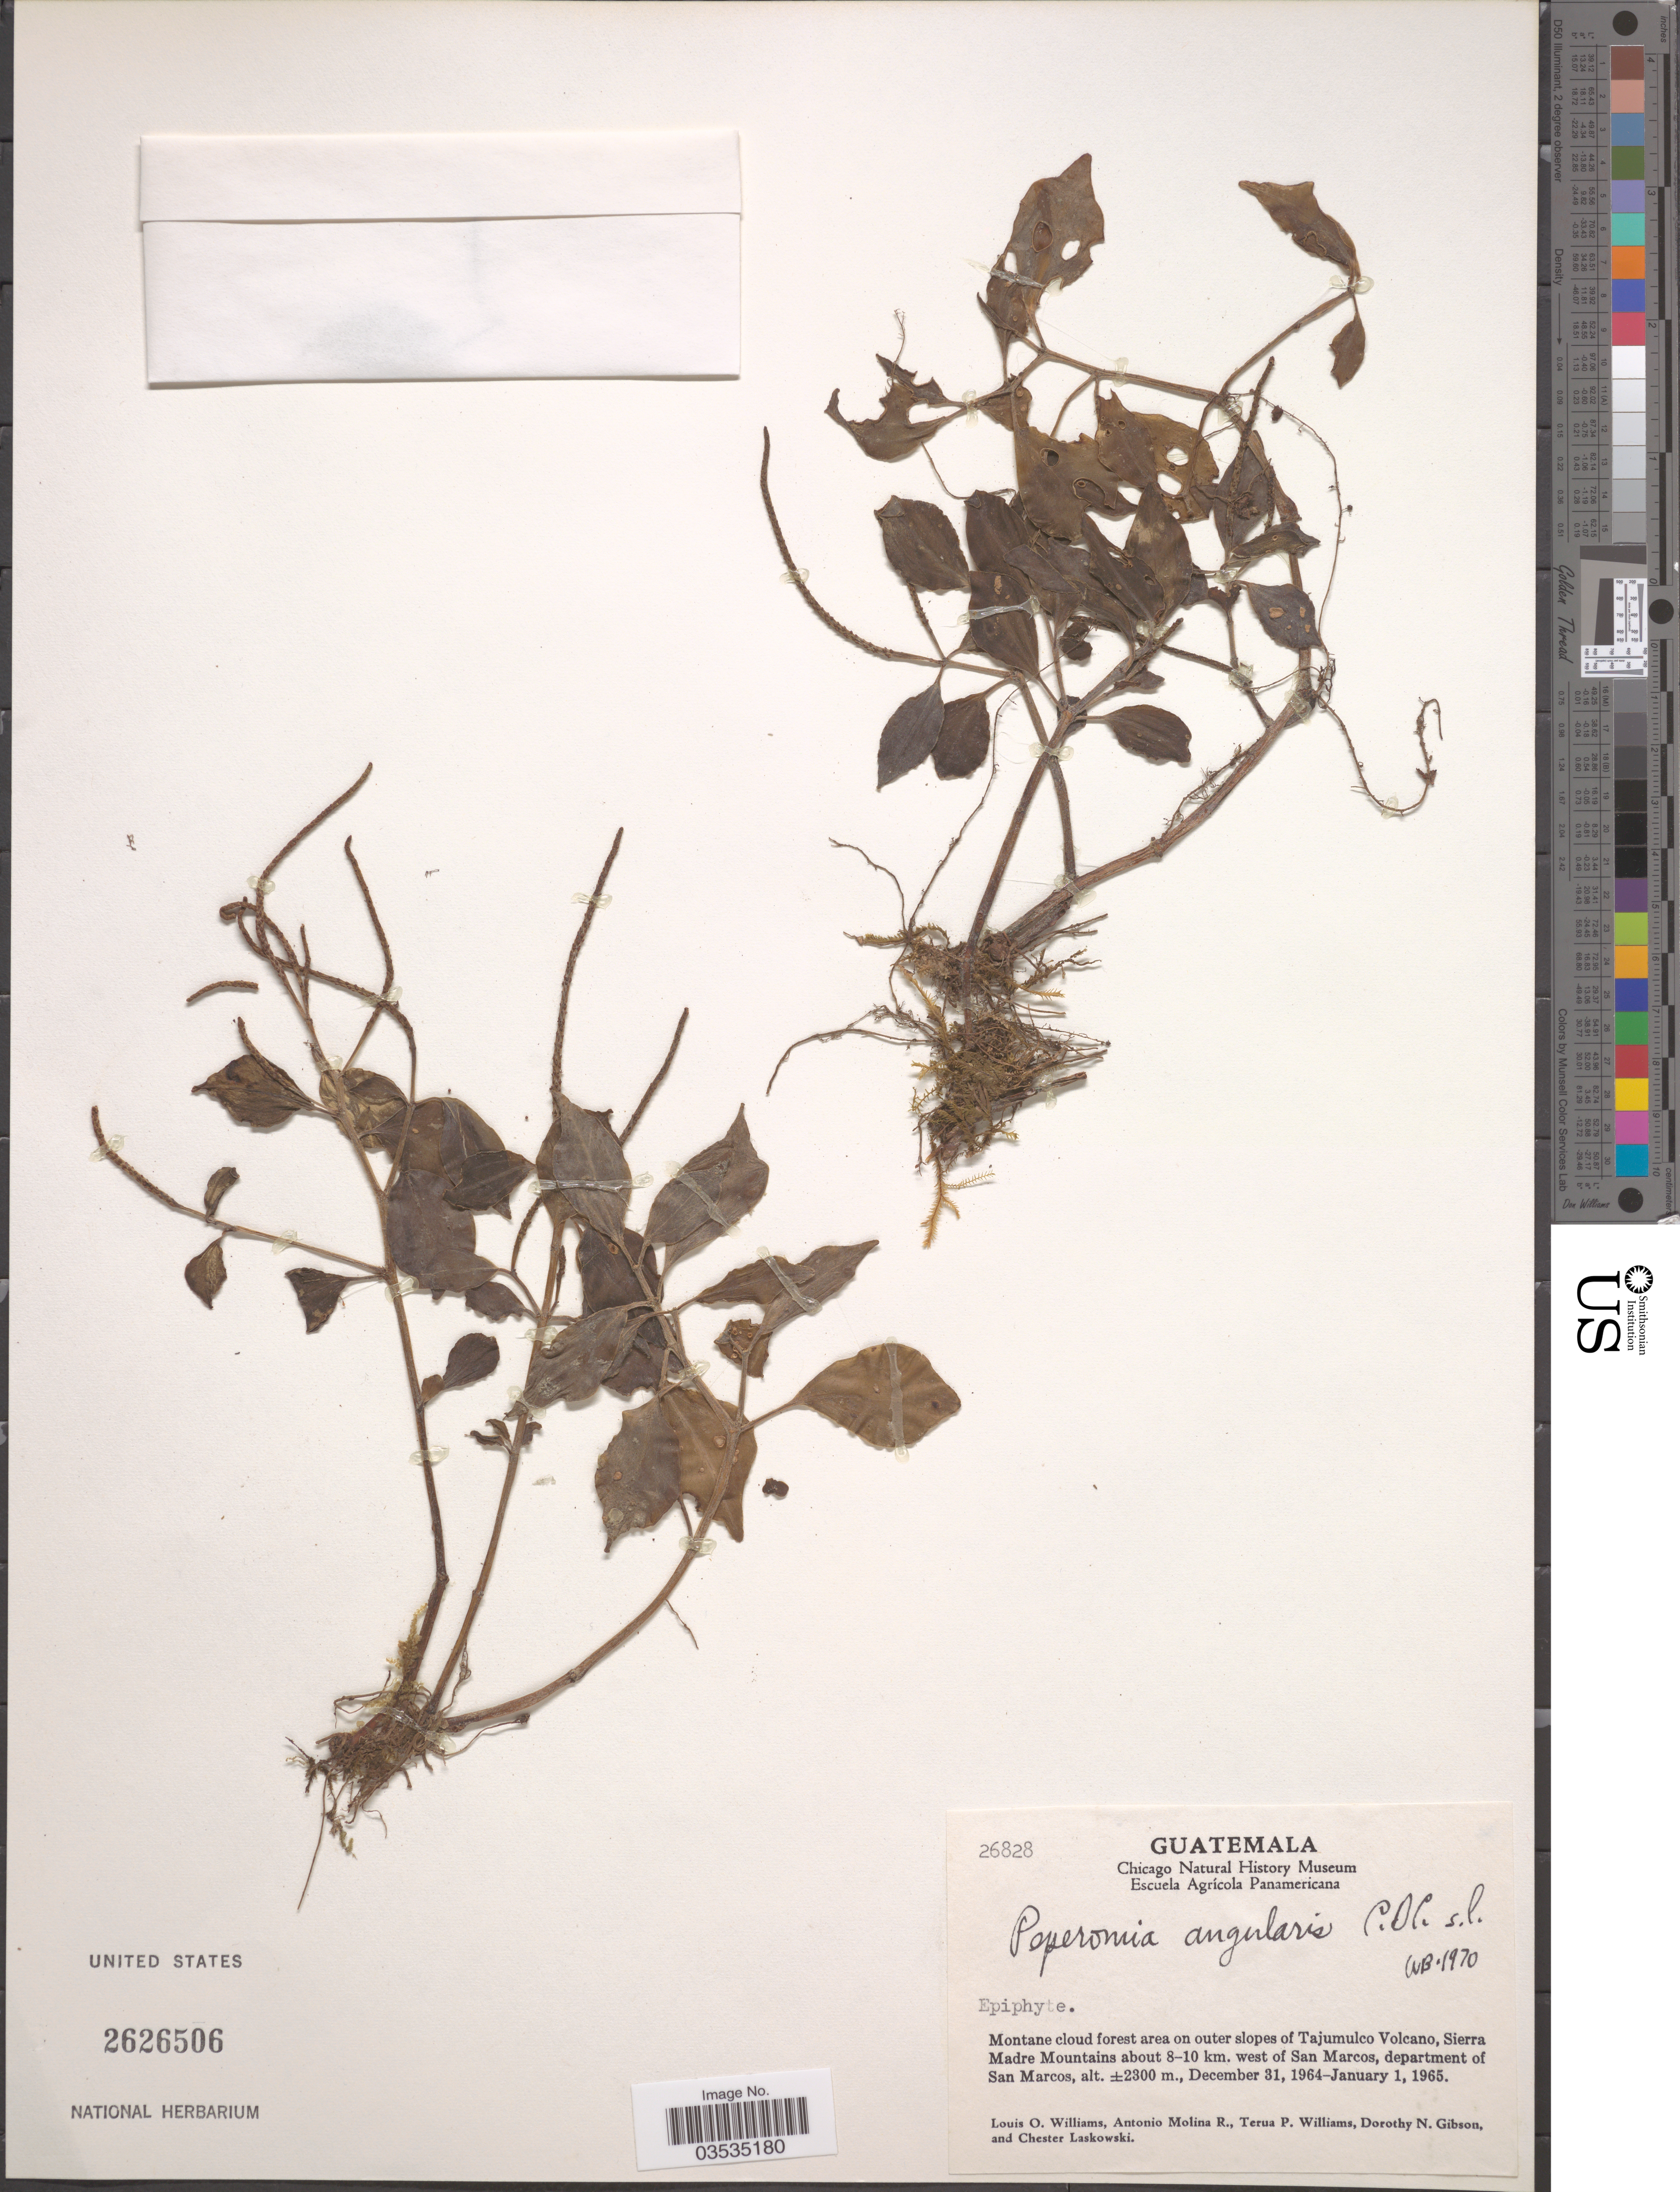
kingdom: Plantae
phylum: Tracheophyta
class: Magnoliopsida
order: Piperales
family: Piperaceae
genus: Peperomia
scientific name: Peperomia guatemalensis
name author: C. DC.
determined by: Jiménez, José Estaban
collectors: L. O. Williams, A. Molina R., T. Williams, D. N. Gibson & C. Laskowski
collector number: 26828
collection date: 1964-12-31/1965-01-01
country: Guatemala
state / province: San Marcos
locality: On outer slopes of Tajumulco Volcano, Sierra Madre Mountains about 8-10 km. west of San Marcos, department of San Marcos.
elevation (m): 2300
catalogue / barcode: US 2626506